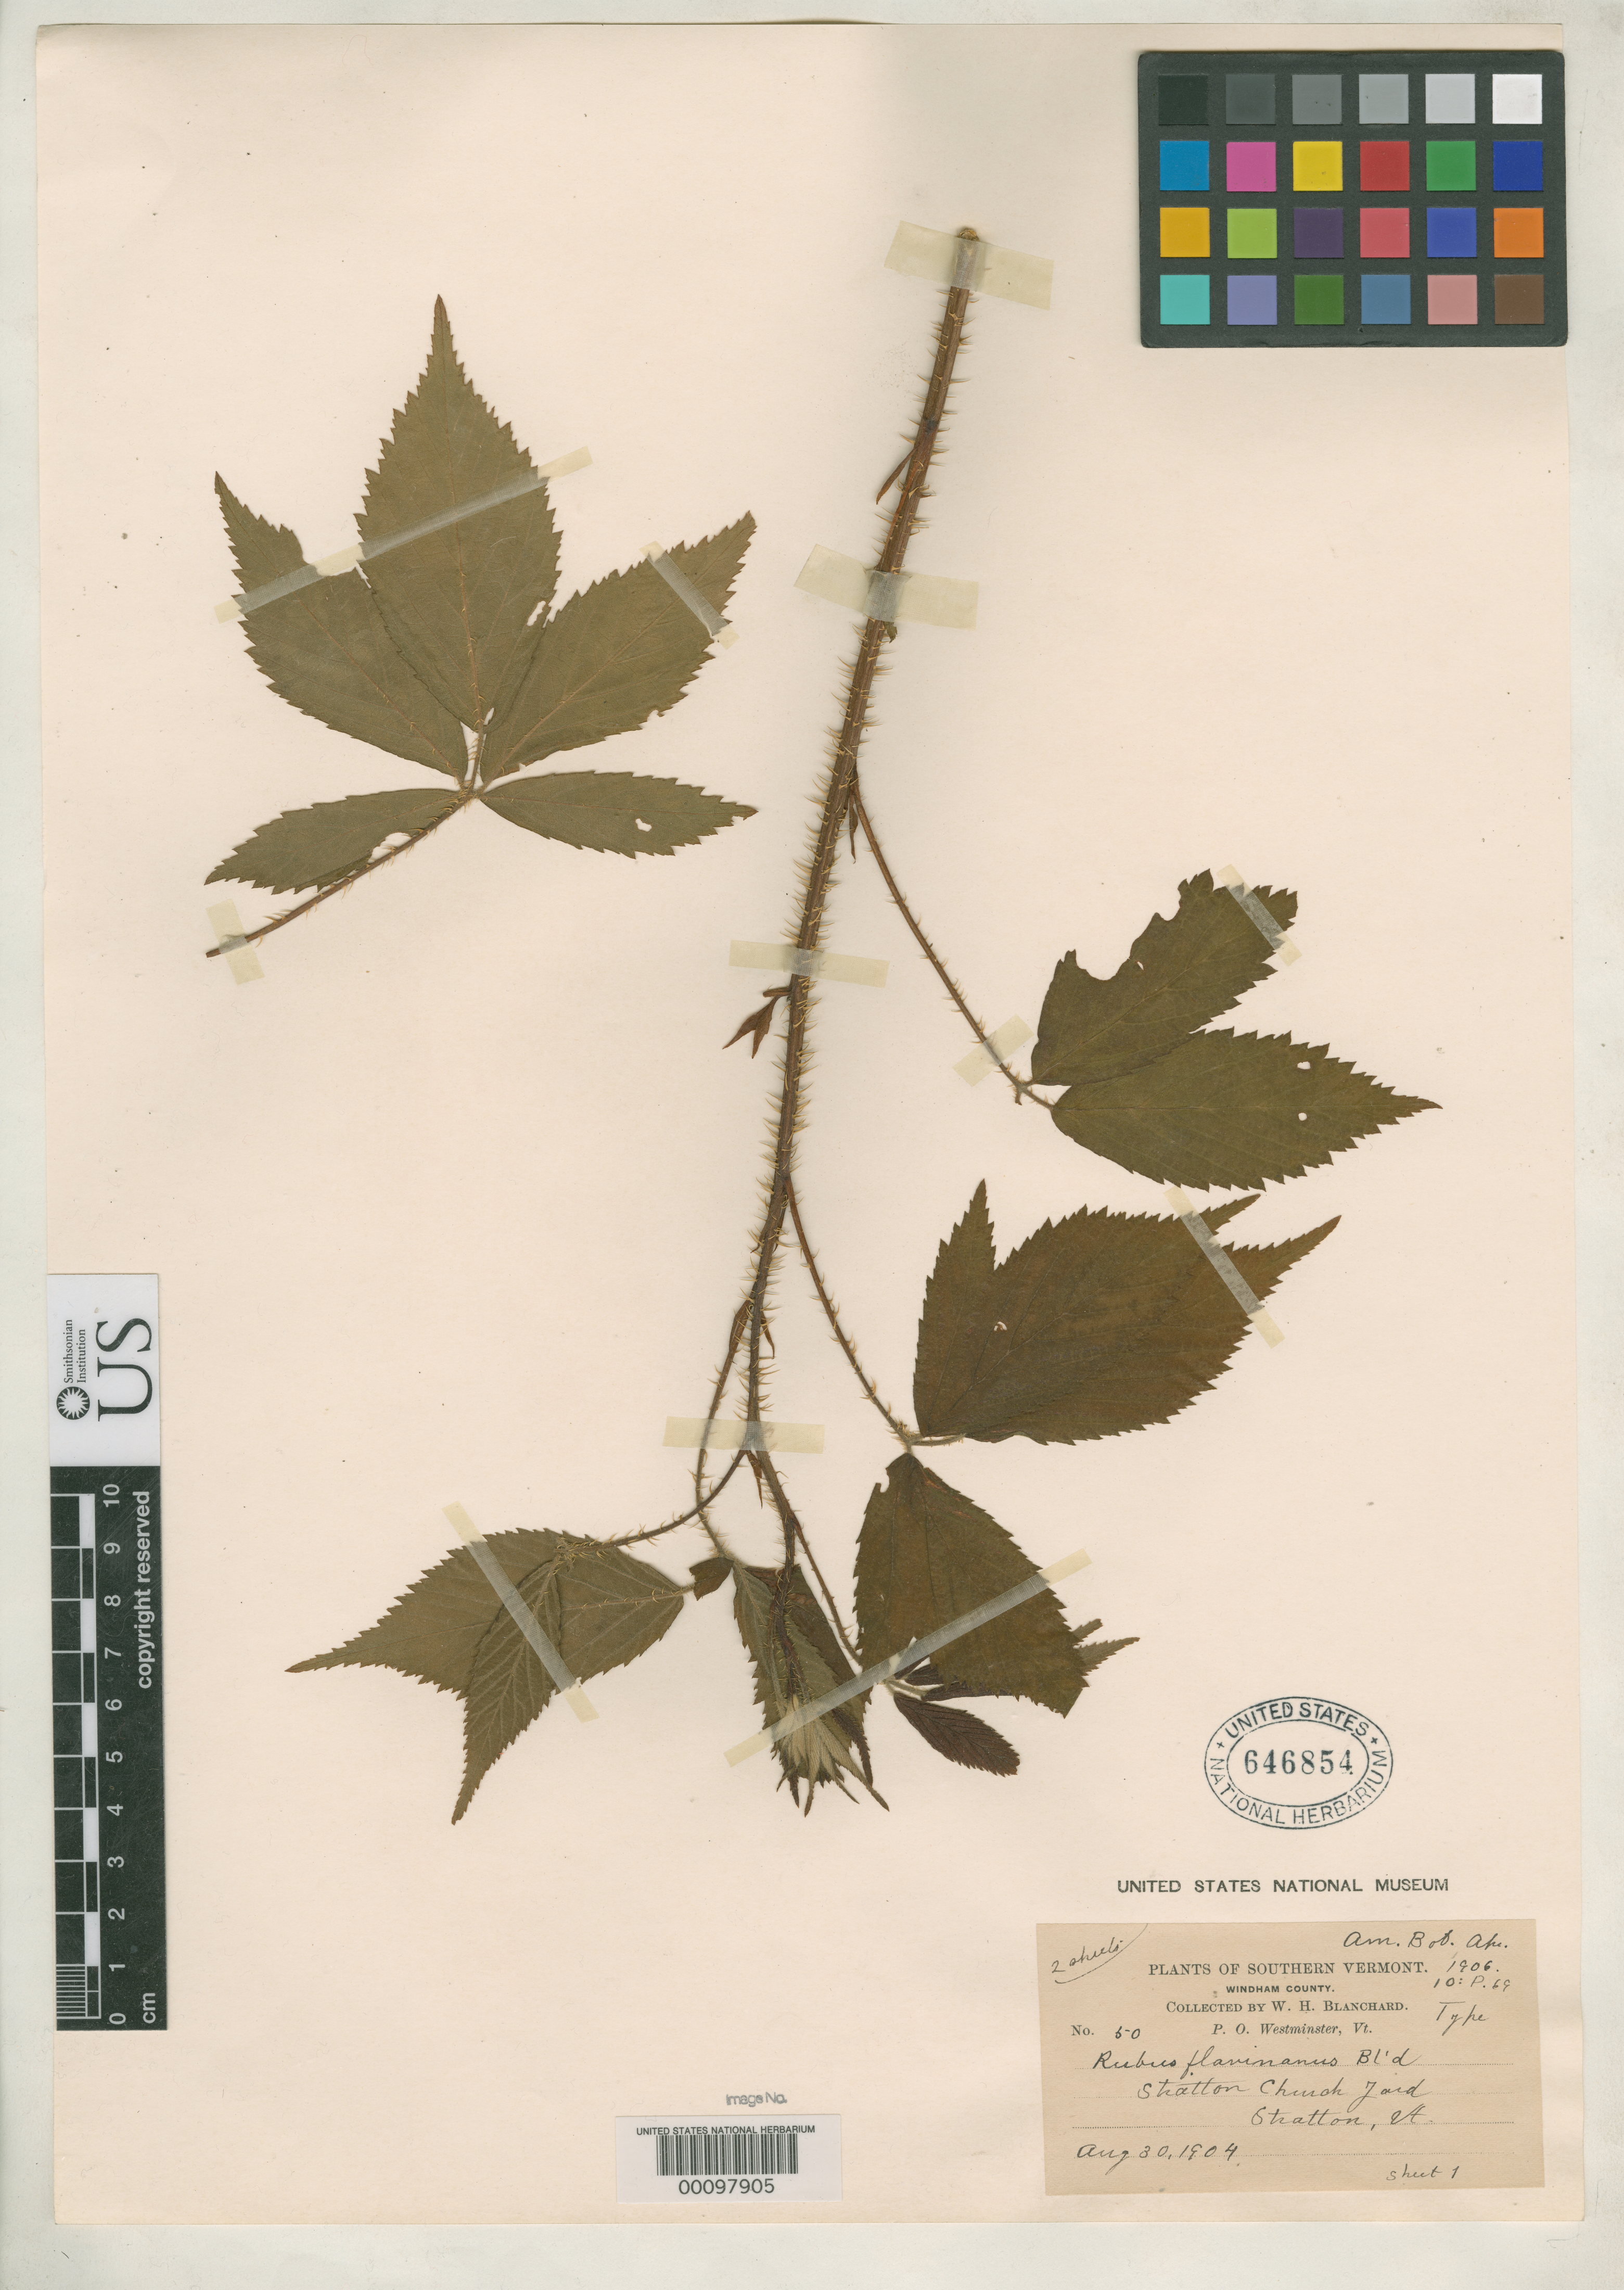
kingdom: Plantae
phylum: Tracheophyta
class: Magnoliopsida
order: Rosales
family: Rosaceae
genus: Rubus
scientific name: Rubus flavinanus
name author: Blanch.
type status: Type Collection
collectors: W. H. Blanchard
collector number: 50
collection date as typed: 30 Aug 1904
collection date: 1904-08-30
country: United States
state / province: Vermont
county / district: Windham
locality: Stratton.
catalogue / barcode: US 646854